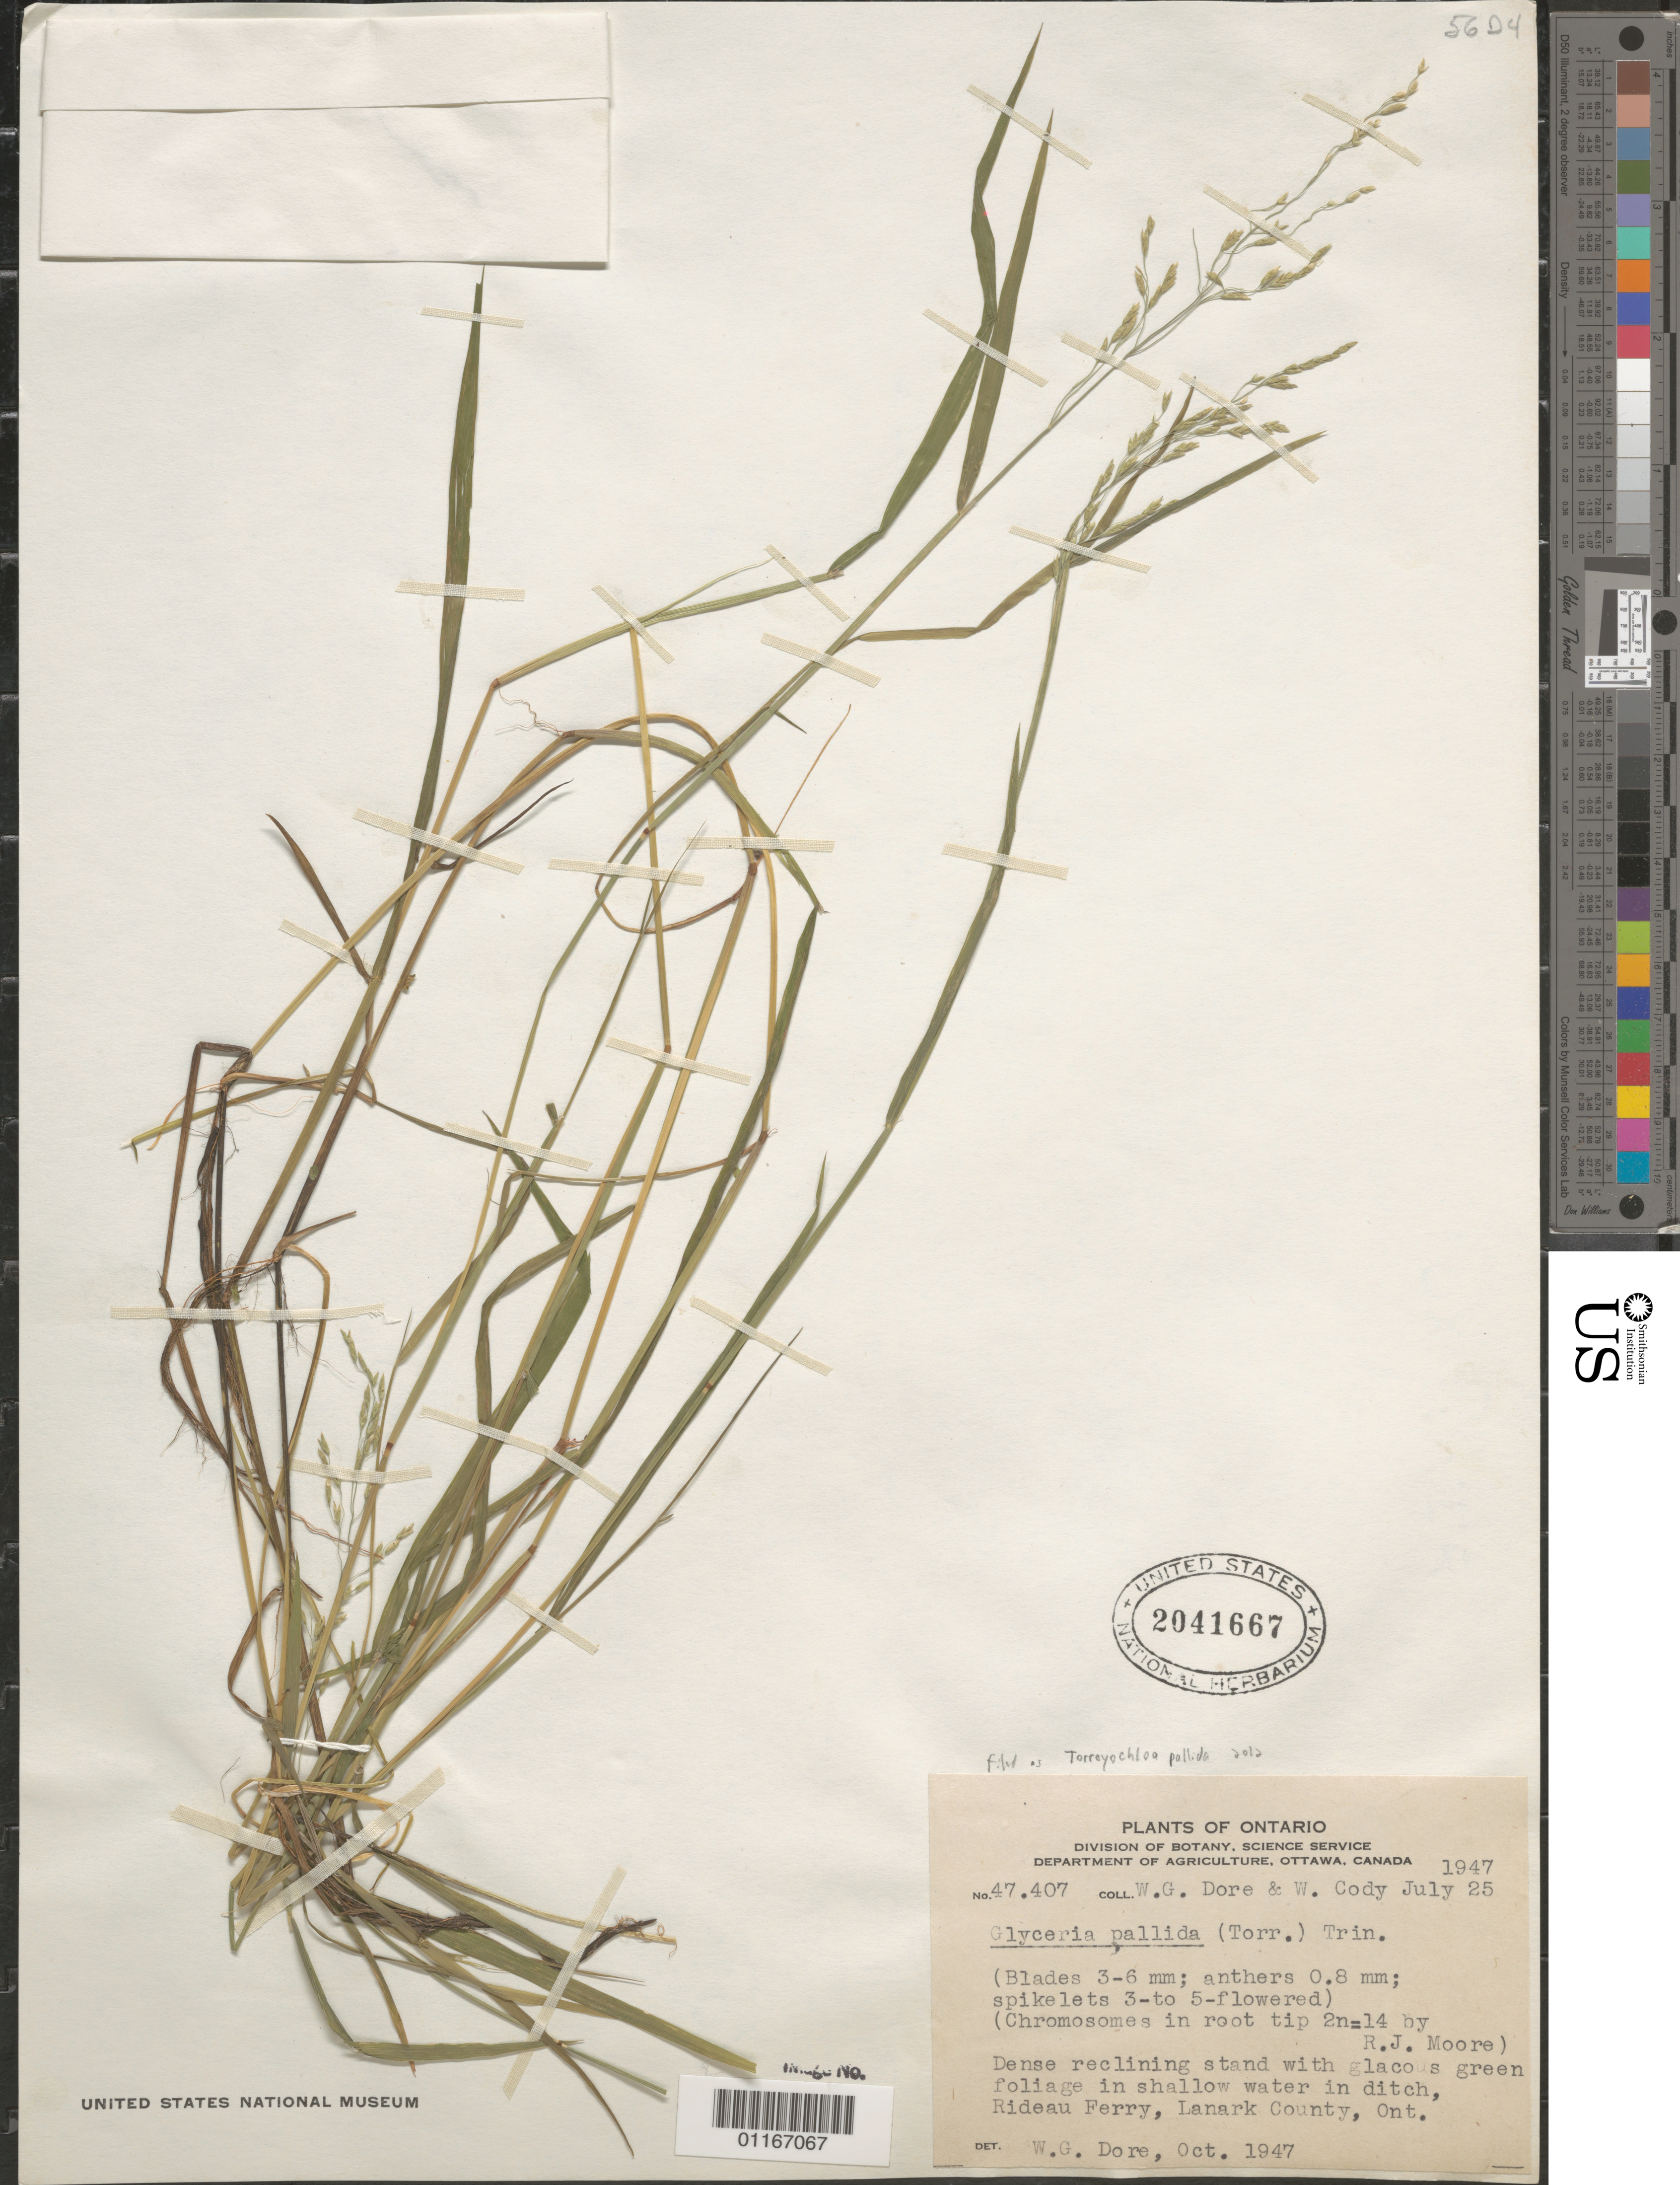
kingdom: Plantae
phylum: Tracheophyta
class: Liliopsida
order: Poales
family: Poaceae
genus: Torreyochloa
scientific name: Torreyochloa pallida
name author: (Torr.) G.L. Church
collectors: W. Dore & W. Cody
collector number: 47407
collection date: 1947-07-25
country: Canada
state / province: Ontario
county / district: Lanark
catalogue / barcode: US 2041667